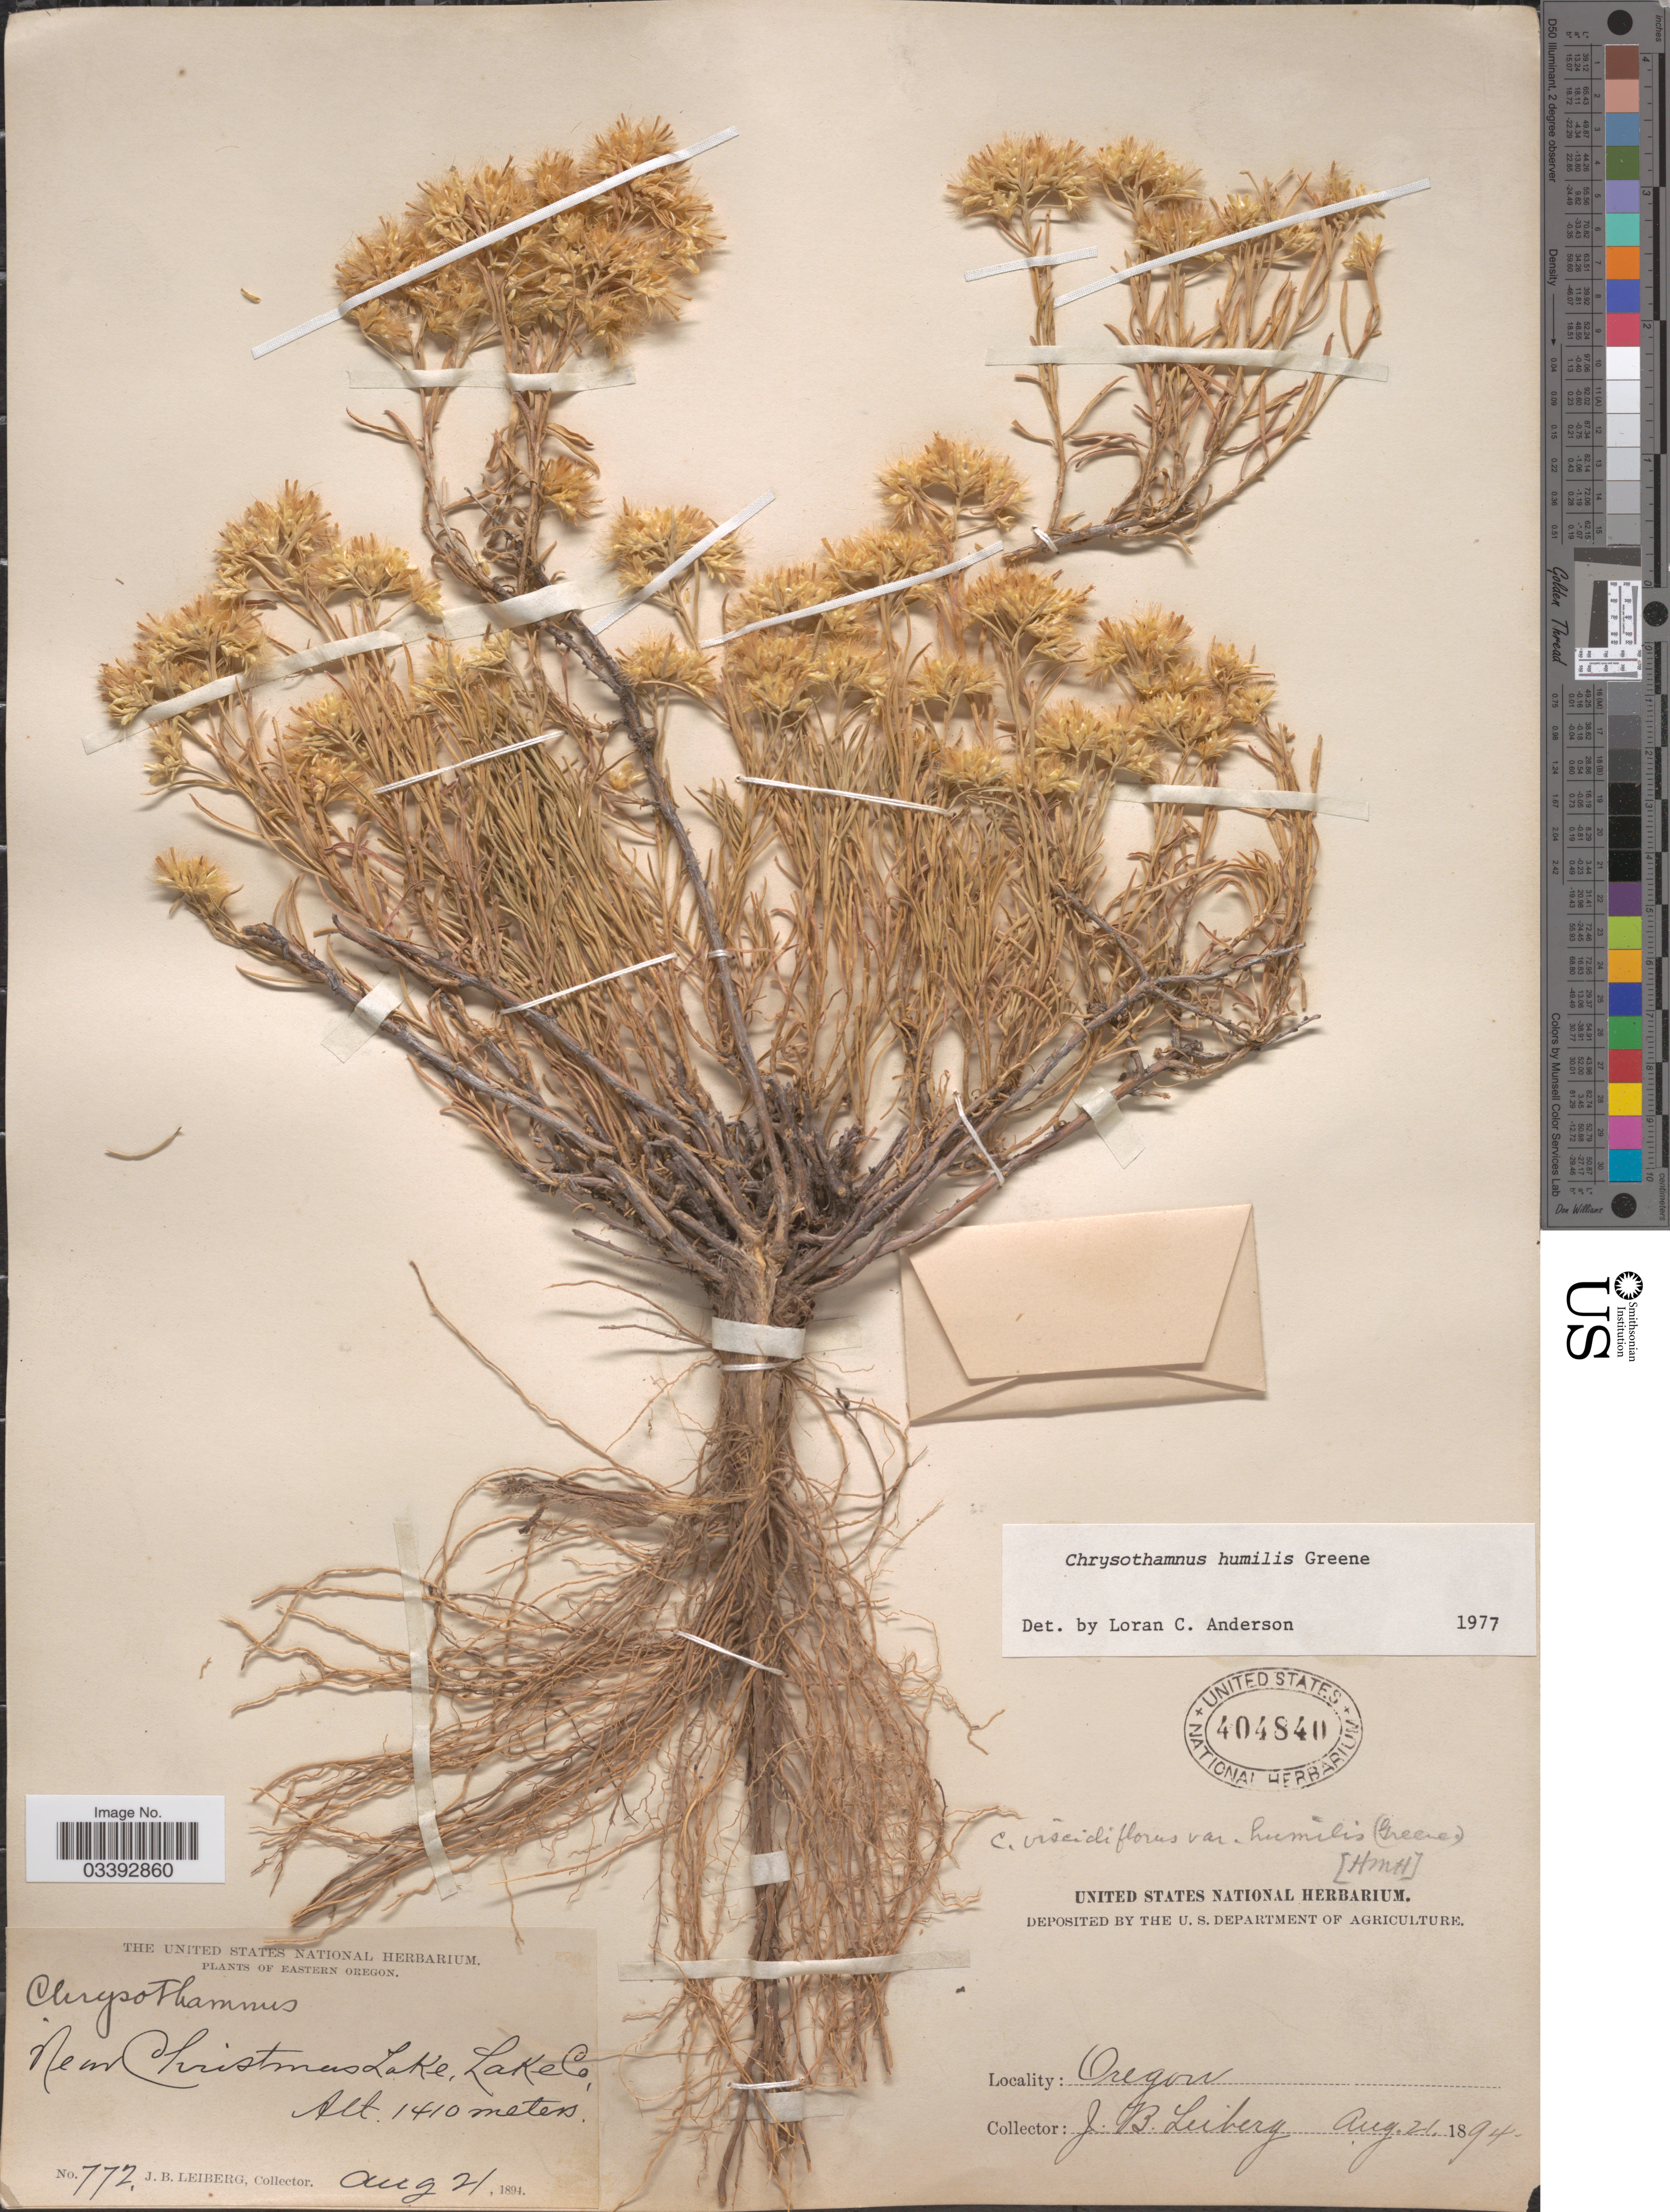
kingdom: Plantae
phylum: Tracheophyta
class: Magnoliopsida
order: Asterales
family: Asteraceae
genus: Chrysothamnus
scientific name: Chrysothamnus humilis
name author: Greene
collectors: J. B. Leiberg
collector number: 772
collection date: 1894-08-21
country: United States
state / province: Oregon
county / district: Lake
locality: Eastern Oregon. Near Christmas Lake, Lake Co.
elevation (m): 1410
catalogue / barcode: US 404840